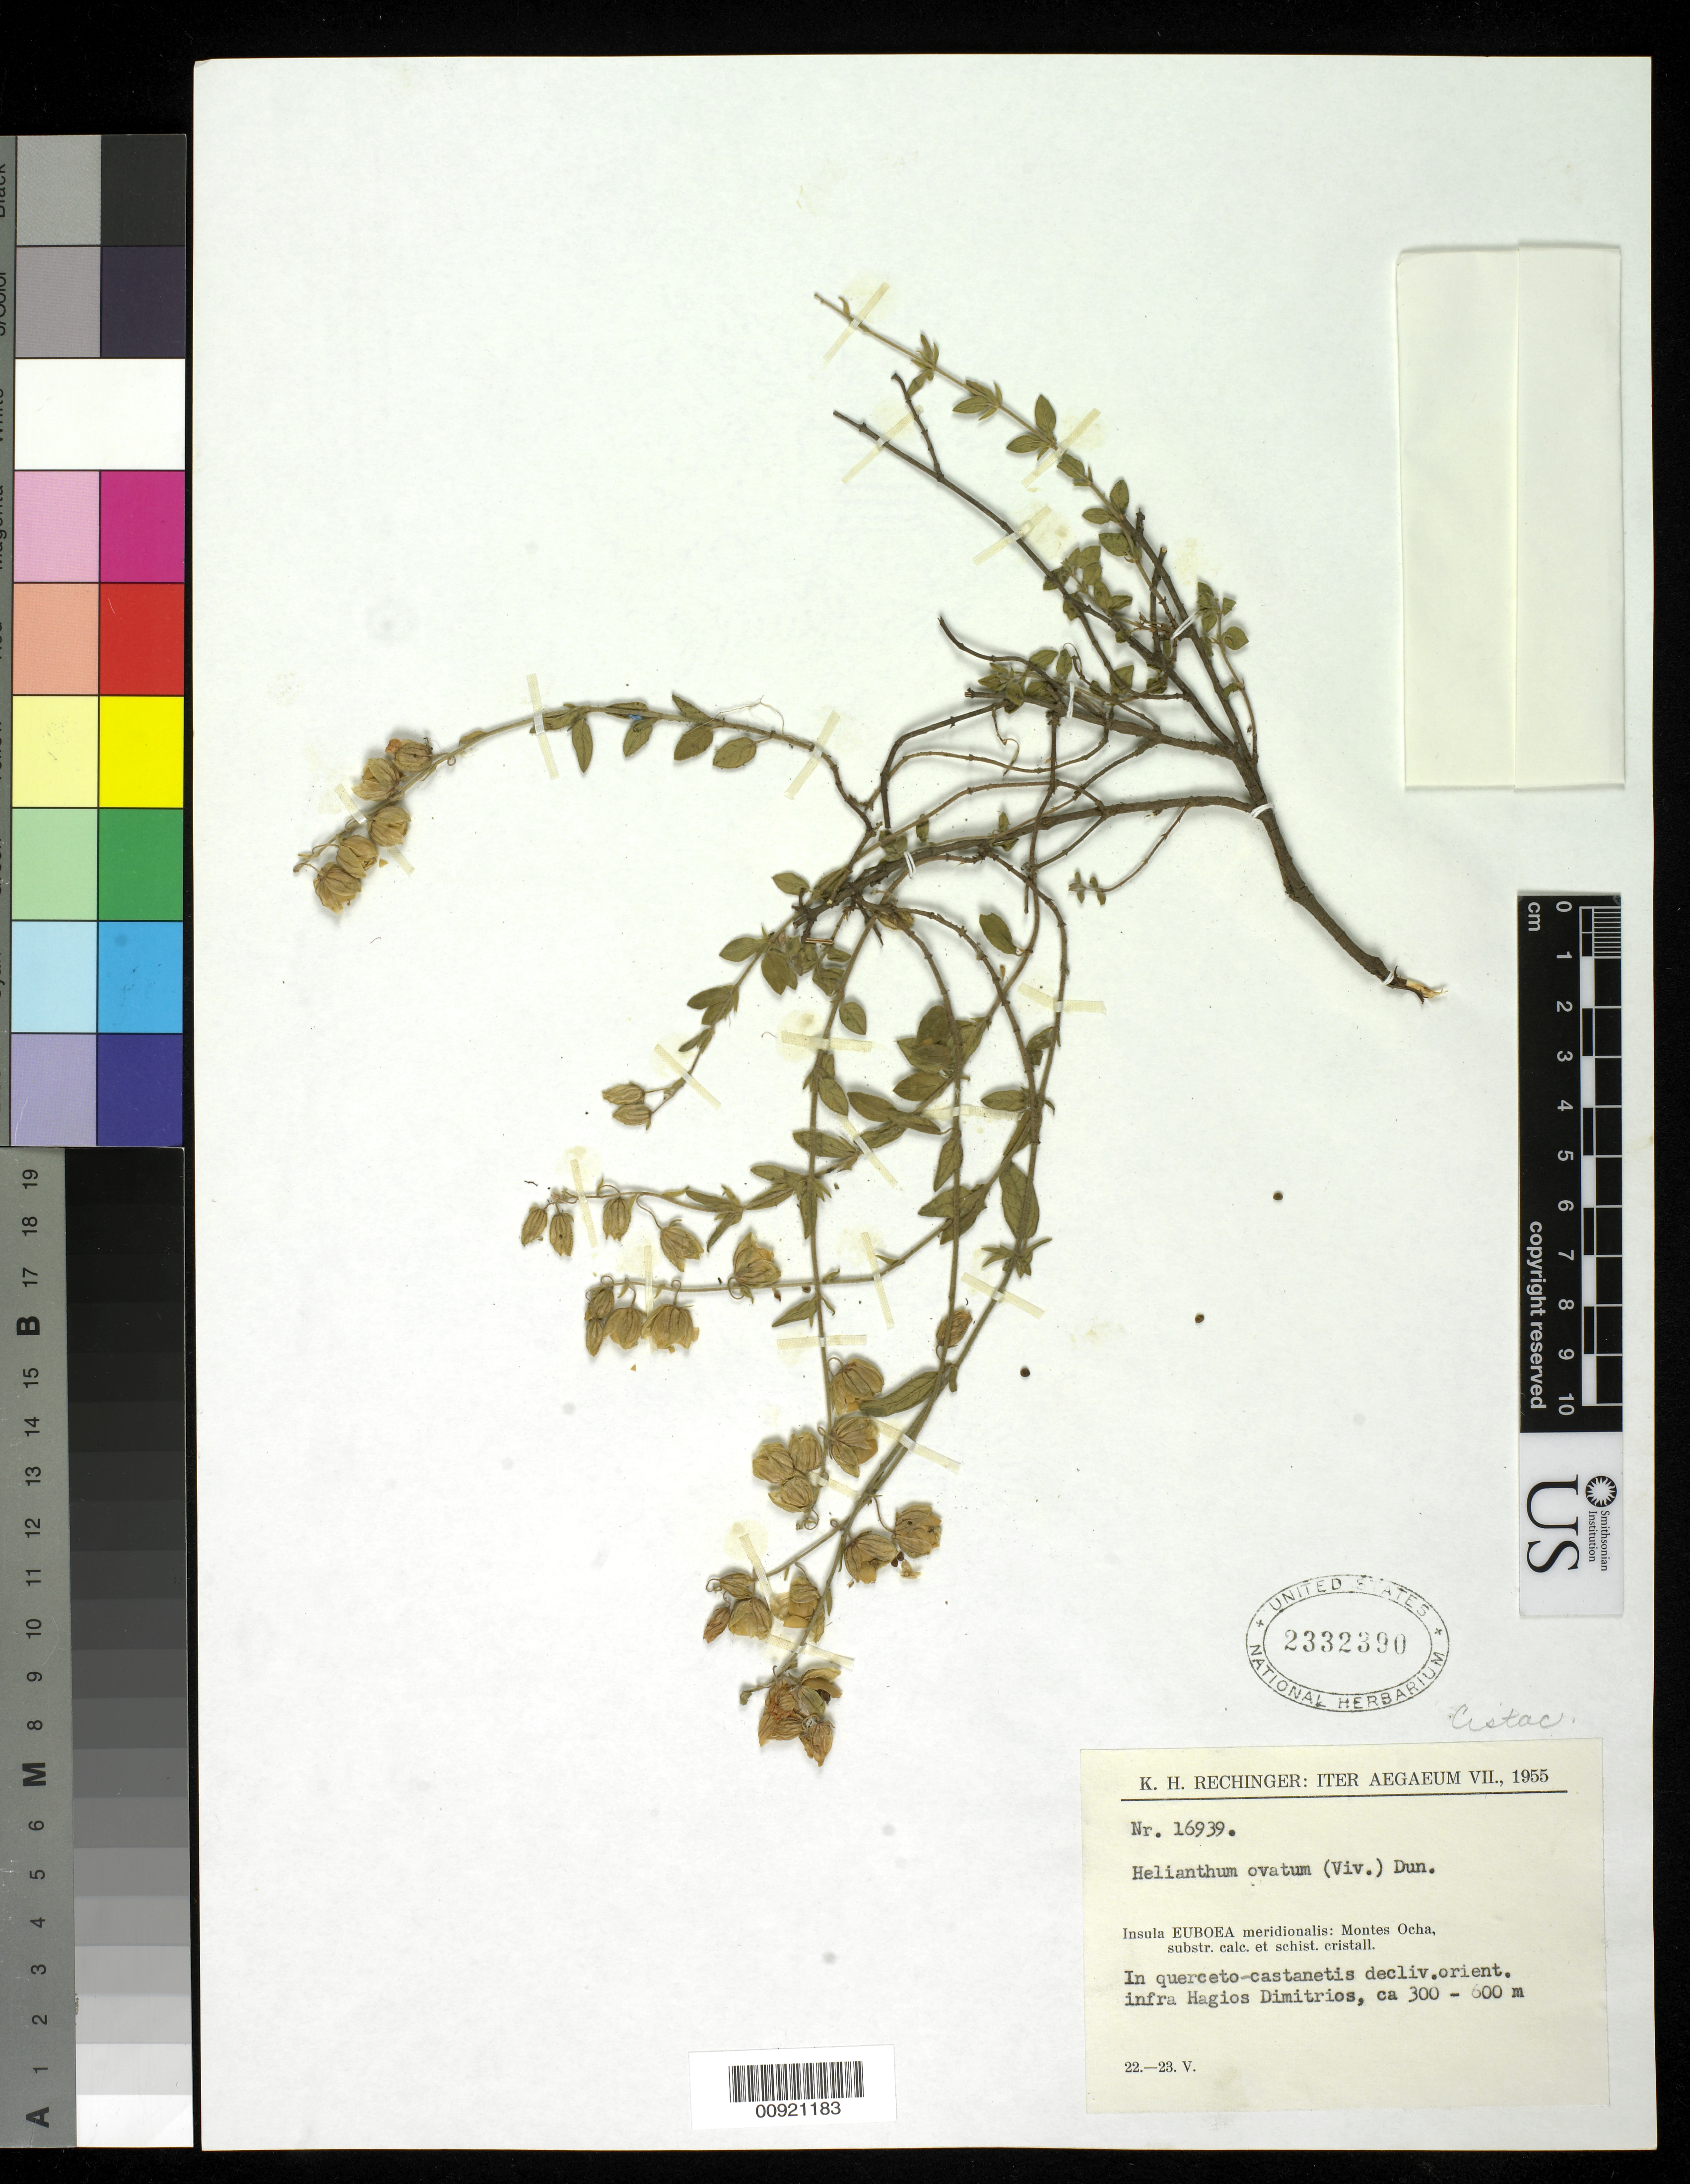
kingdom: Plantae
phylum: Tracheophyta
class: Magnoliopsida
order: Malvales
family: Cistaceae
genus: Helianthemum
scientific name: Helianthemum ovatum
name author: Dunal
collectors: K. H. Rechinger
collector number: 16939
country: Greece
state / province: Central Greece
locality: Montes Ocha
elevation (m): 300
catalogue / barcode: US 2332390